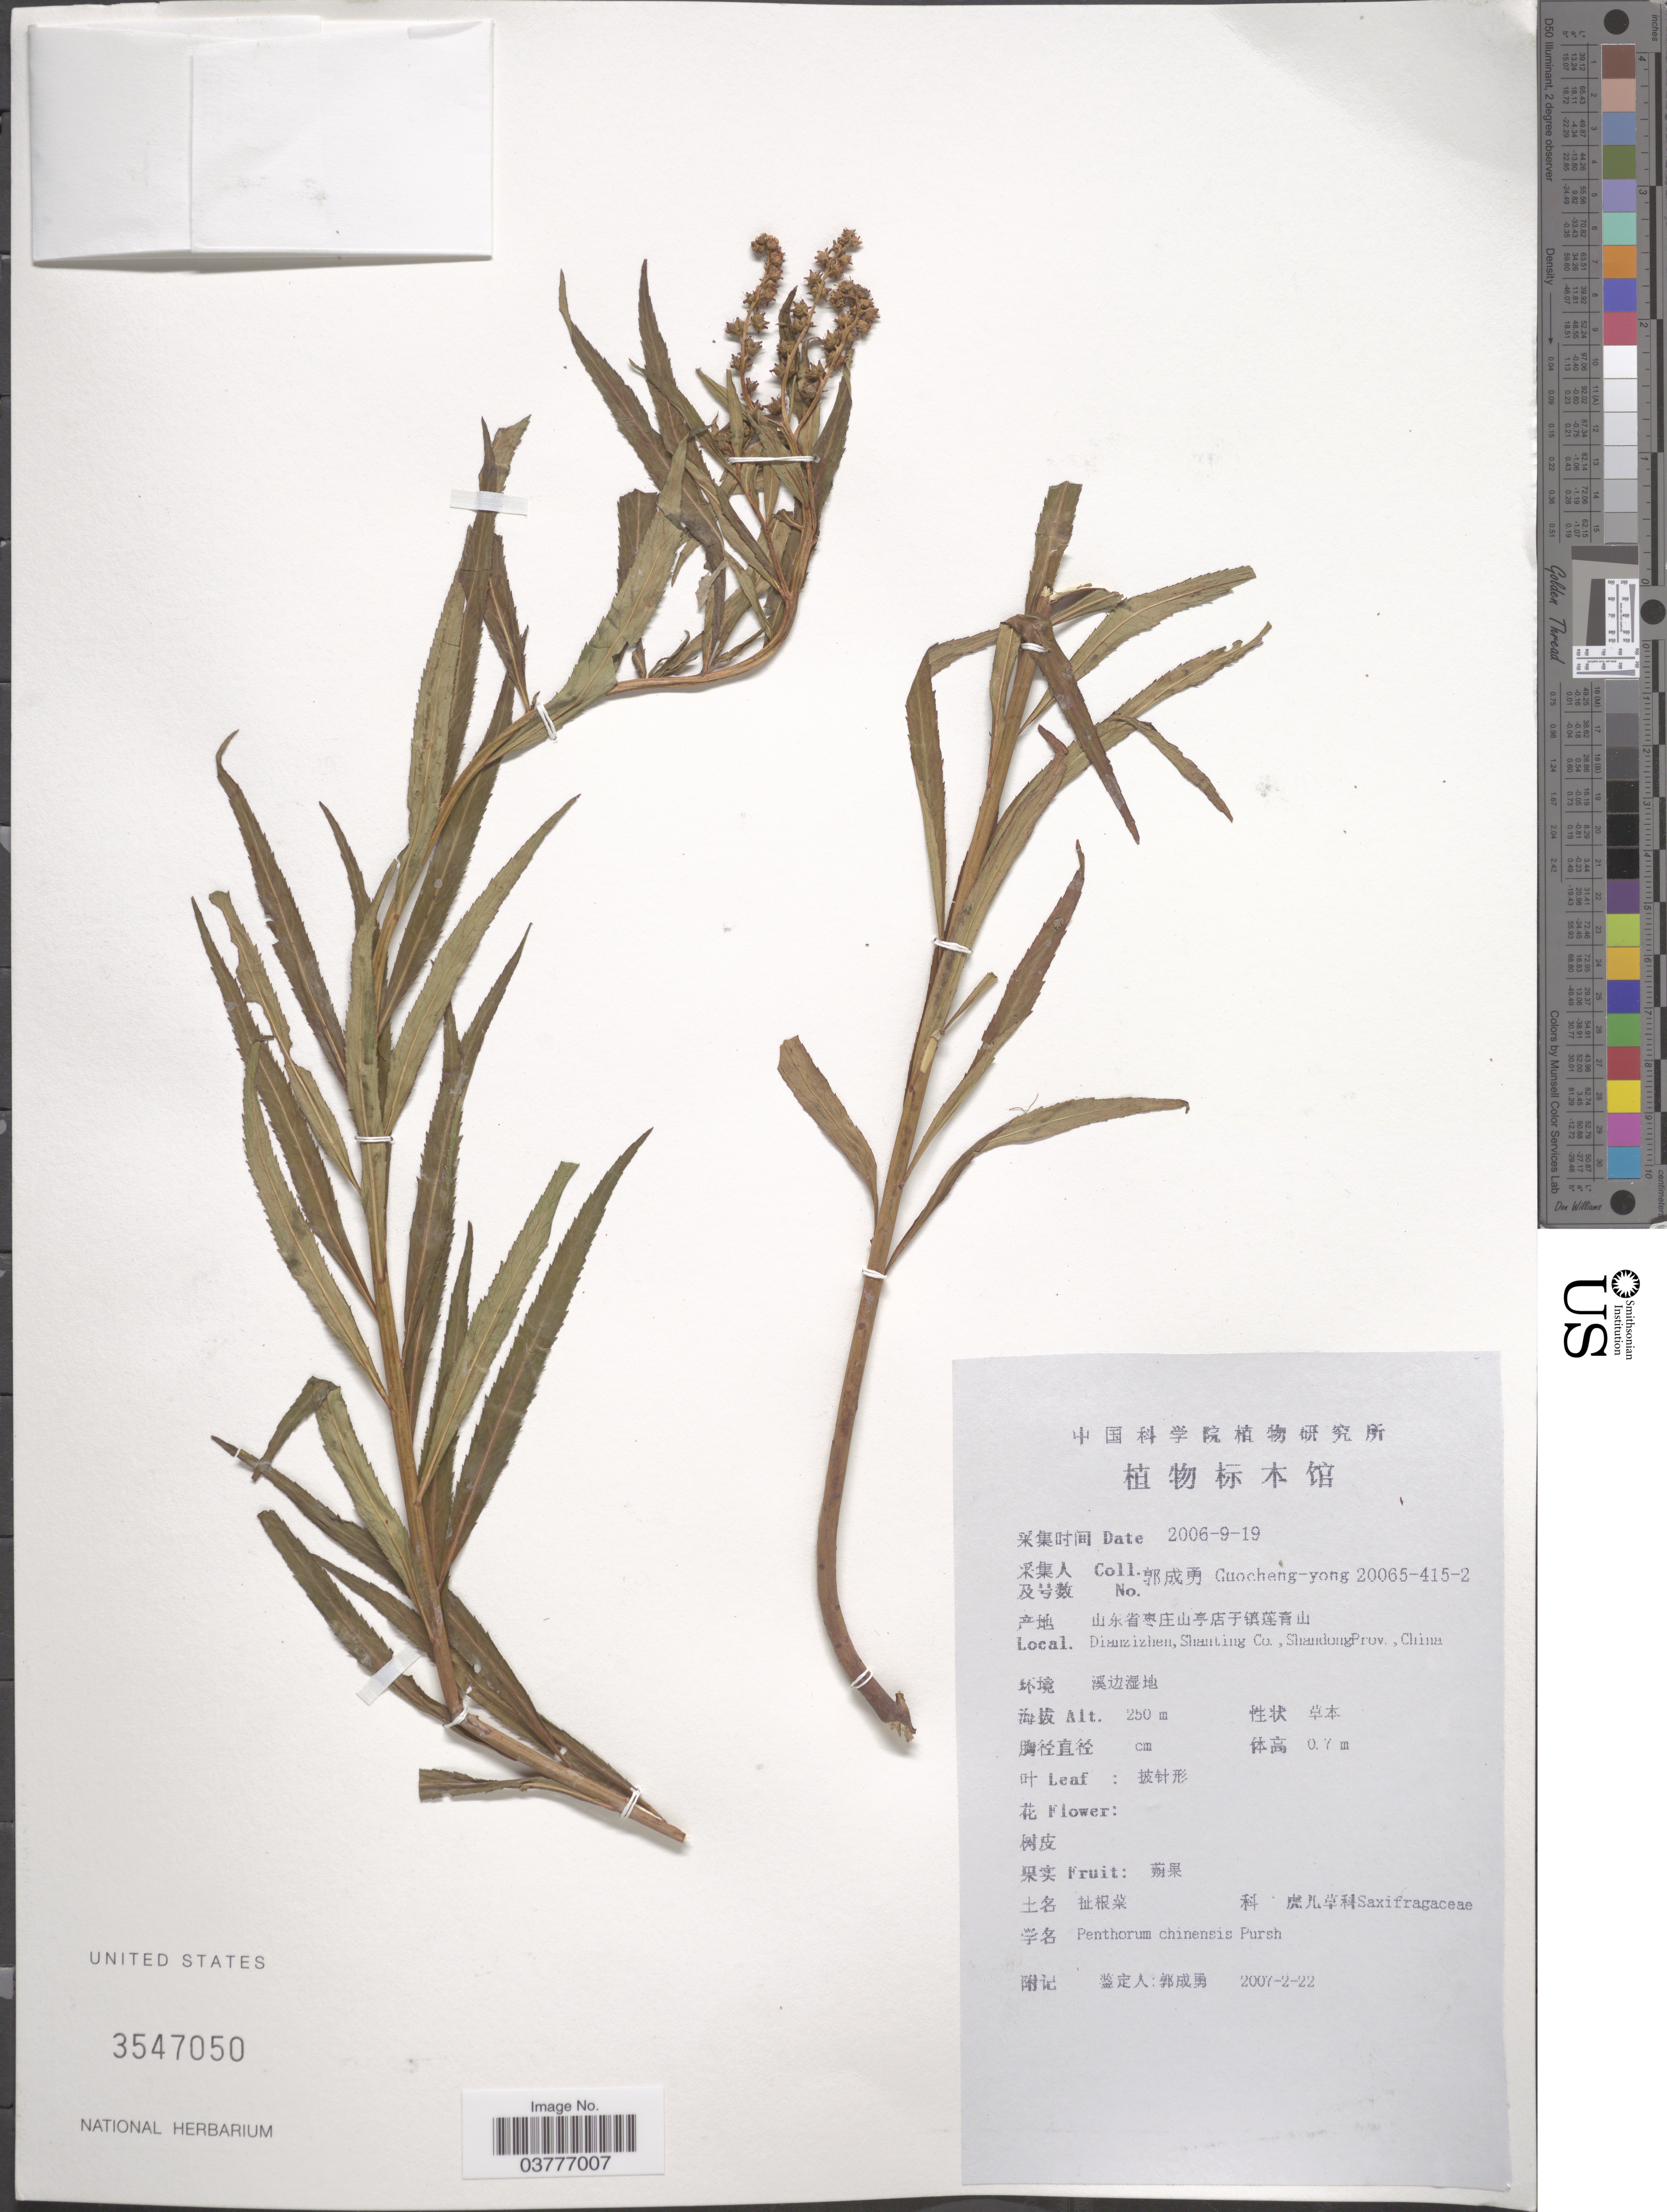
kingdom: Plantae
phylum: Tracheophyta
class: Magnoliopsida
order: Saxifragales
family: Penthoraceae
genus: Penthorum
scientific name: Penthorum chinense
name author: Pursh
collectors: Guo cheng-yong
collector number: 20065-415-2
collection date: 2006-09-19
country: China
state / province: Shandong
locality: Dianzizhen, Shanling Co.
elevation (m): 250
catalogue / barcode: US 3547050